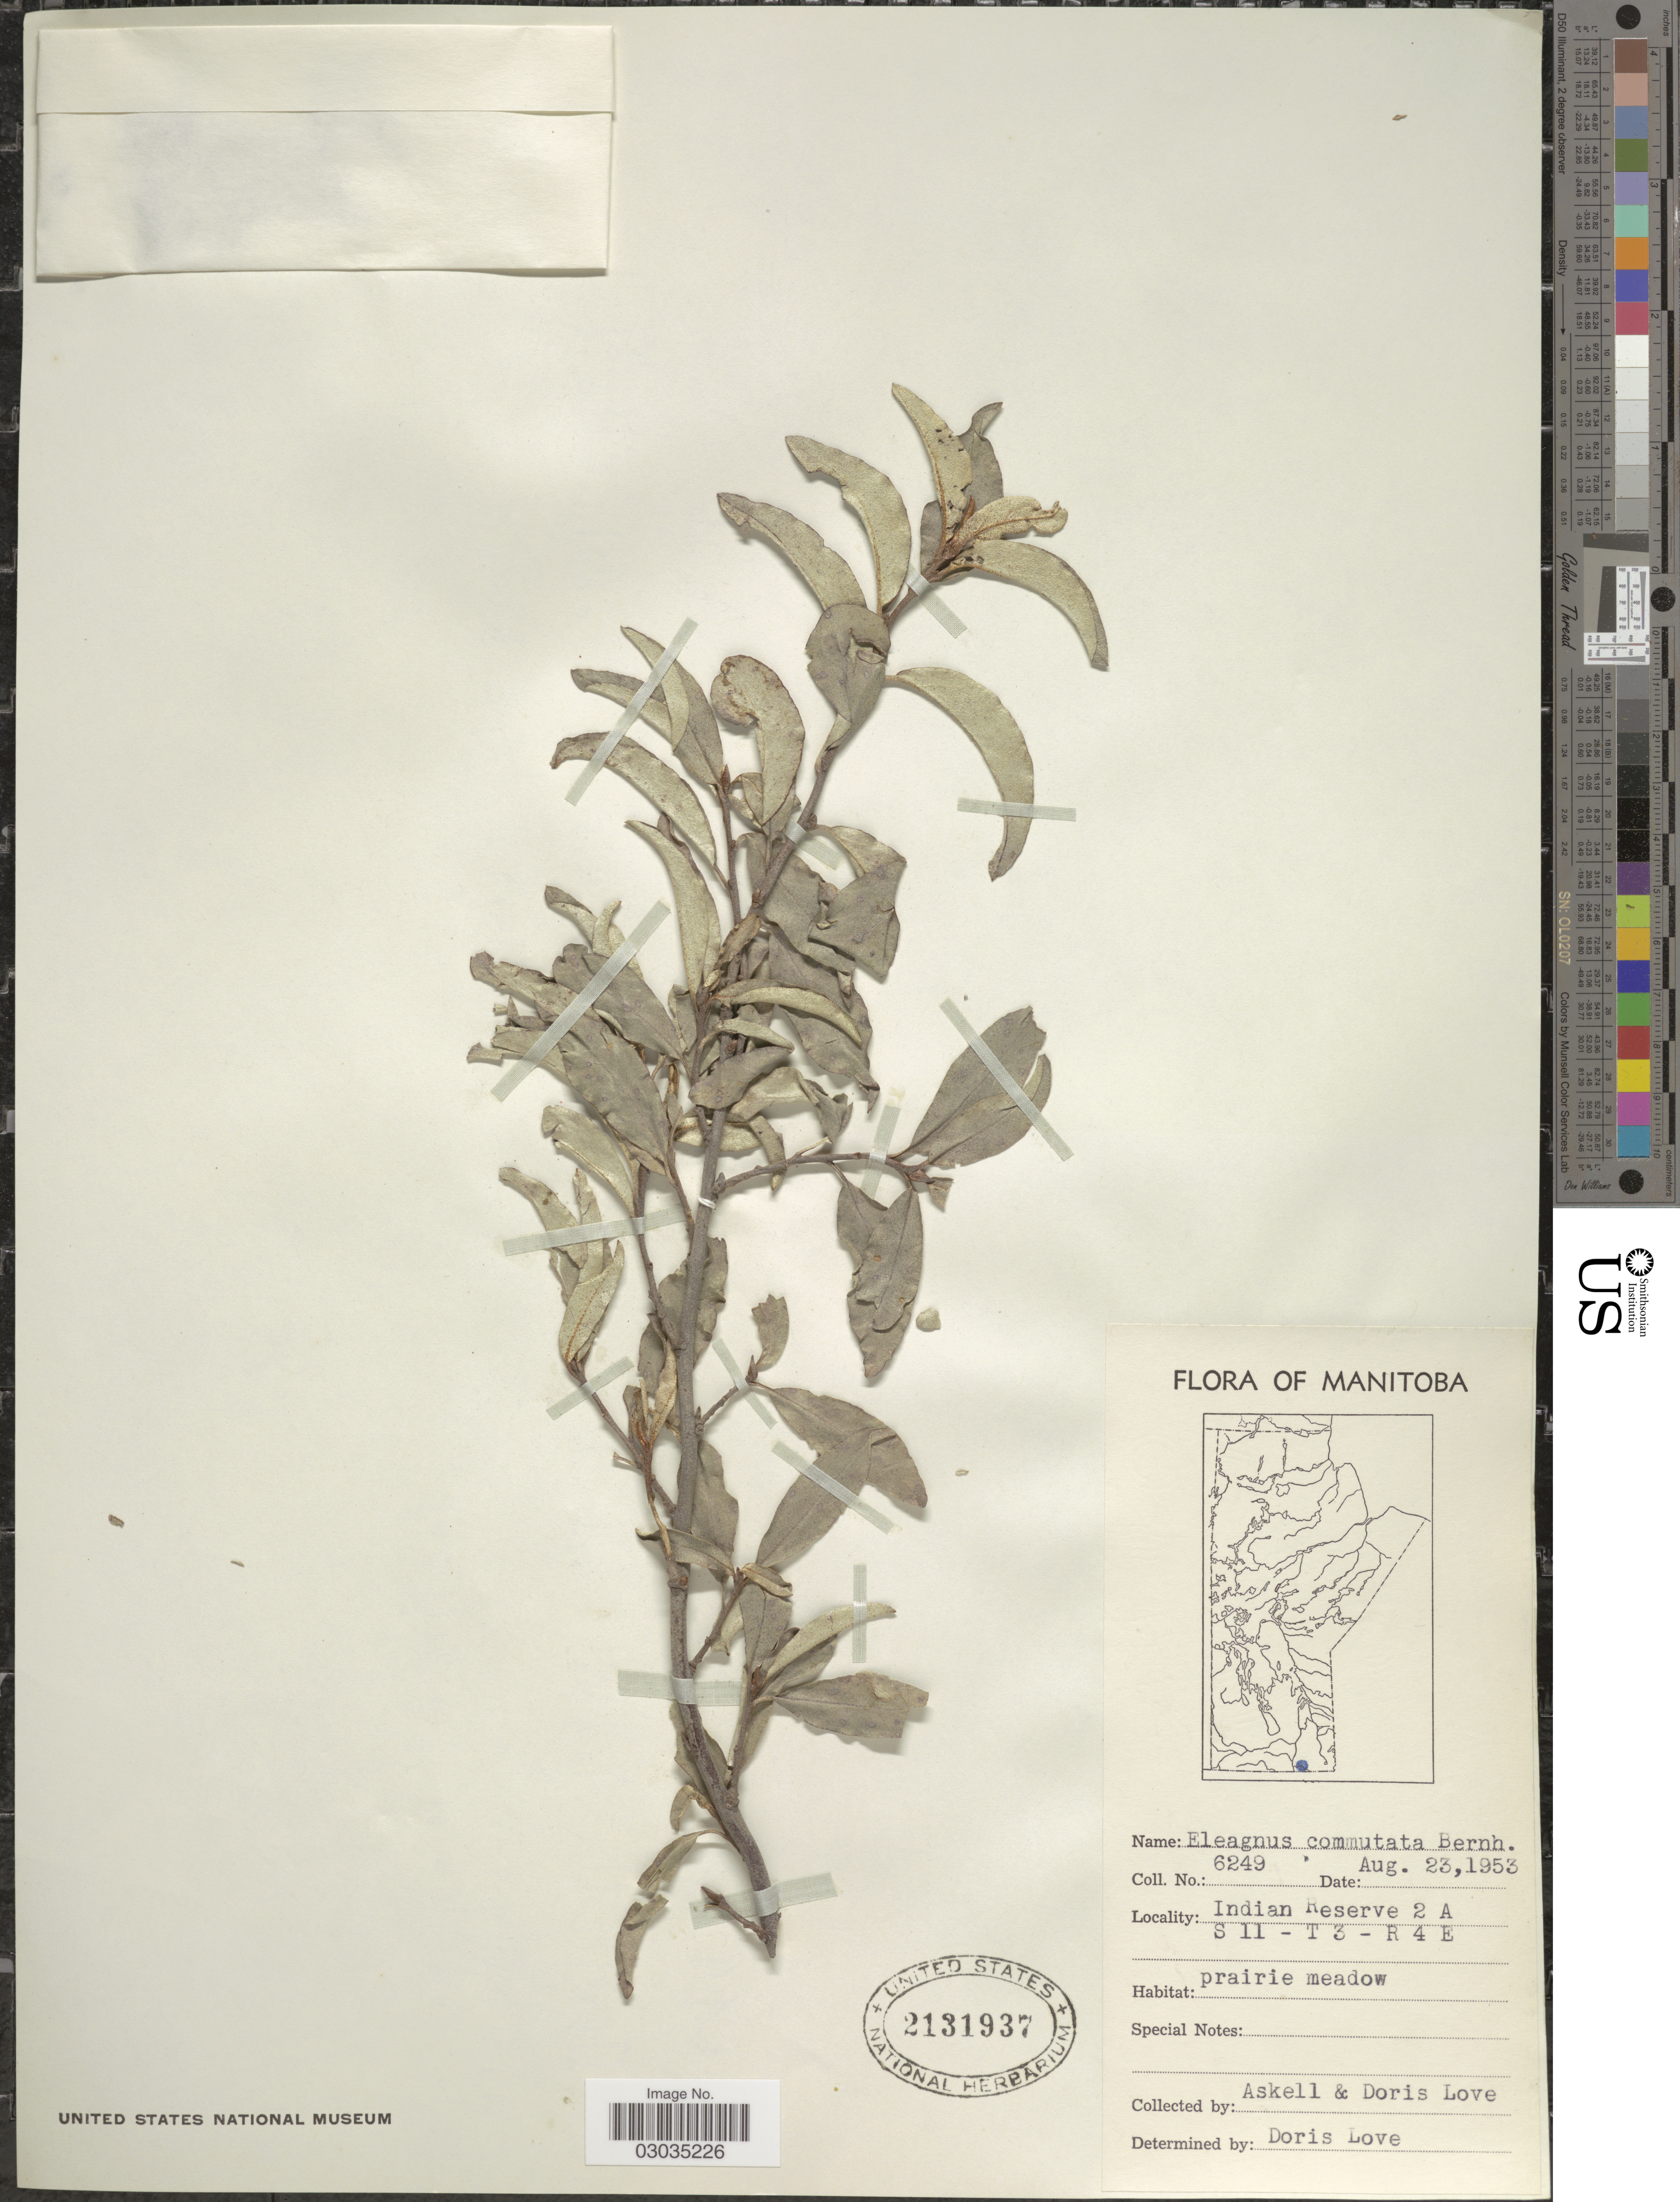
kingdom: Plantae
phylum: Tracheophyta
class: Magnoliopsida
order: Rosales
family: Elaeagnaceae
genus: Elaeagnus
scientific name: Elaeagnus commutata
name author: Bernh. ex Rydb.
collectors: Á. Löve & D. Löve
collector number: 6249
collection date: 1953-08-23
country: Canada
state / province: Manitoba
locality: Indian Reserve 2 A, S 11 - T 3 - R 4 E.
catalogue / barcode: US 2131937